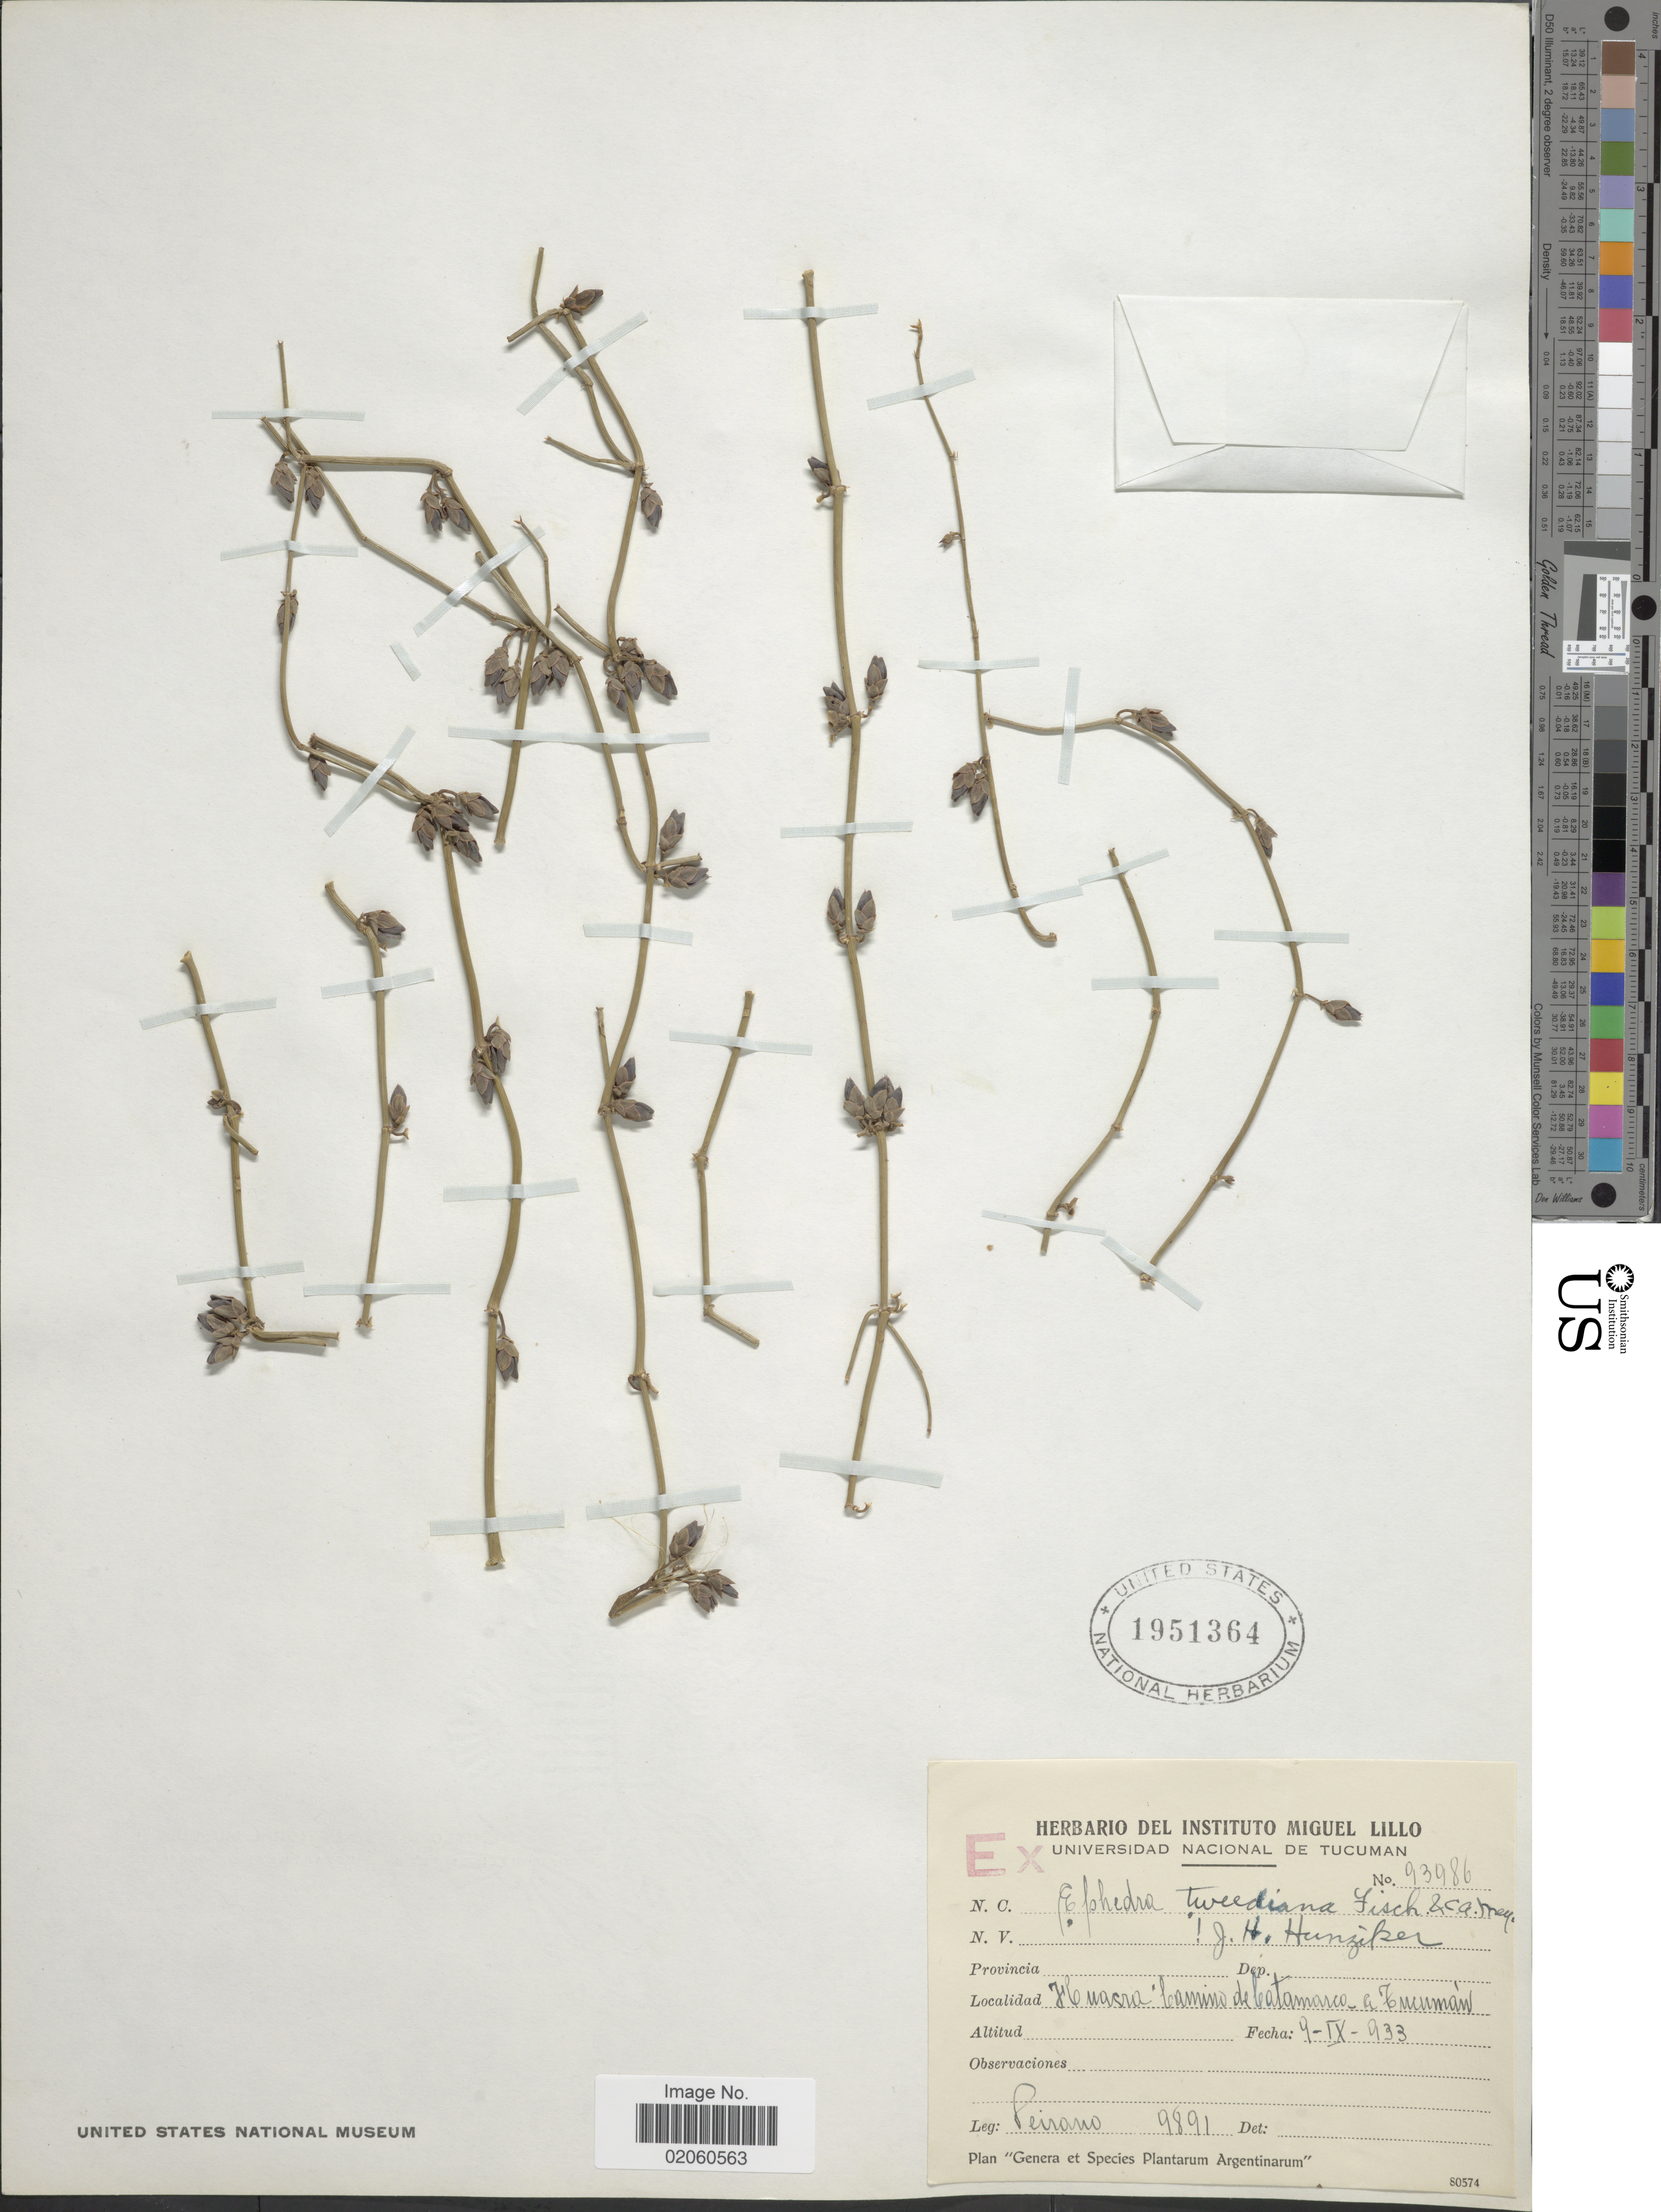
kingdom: Plantae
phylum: Tracheophyta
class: Gnetopsida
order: Ephedrales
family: Ephedraceae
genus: Ephedra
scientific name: Ephedra tweediana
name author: Fisch. & C.A. Mey.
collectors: Peirano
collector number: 9891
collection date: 1933-09-09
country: Argentina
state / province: Tucuman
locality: Fl.masra 'Camino de Catamarca-a Tucuman'.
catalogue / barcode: US 1951364